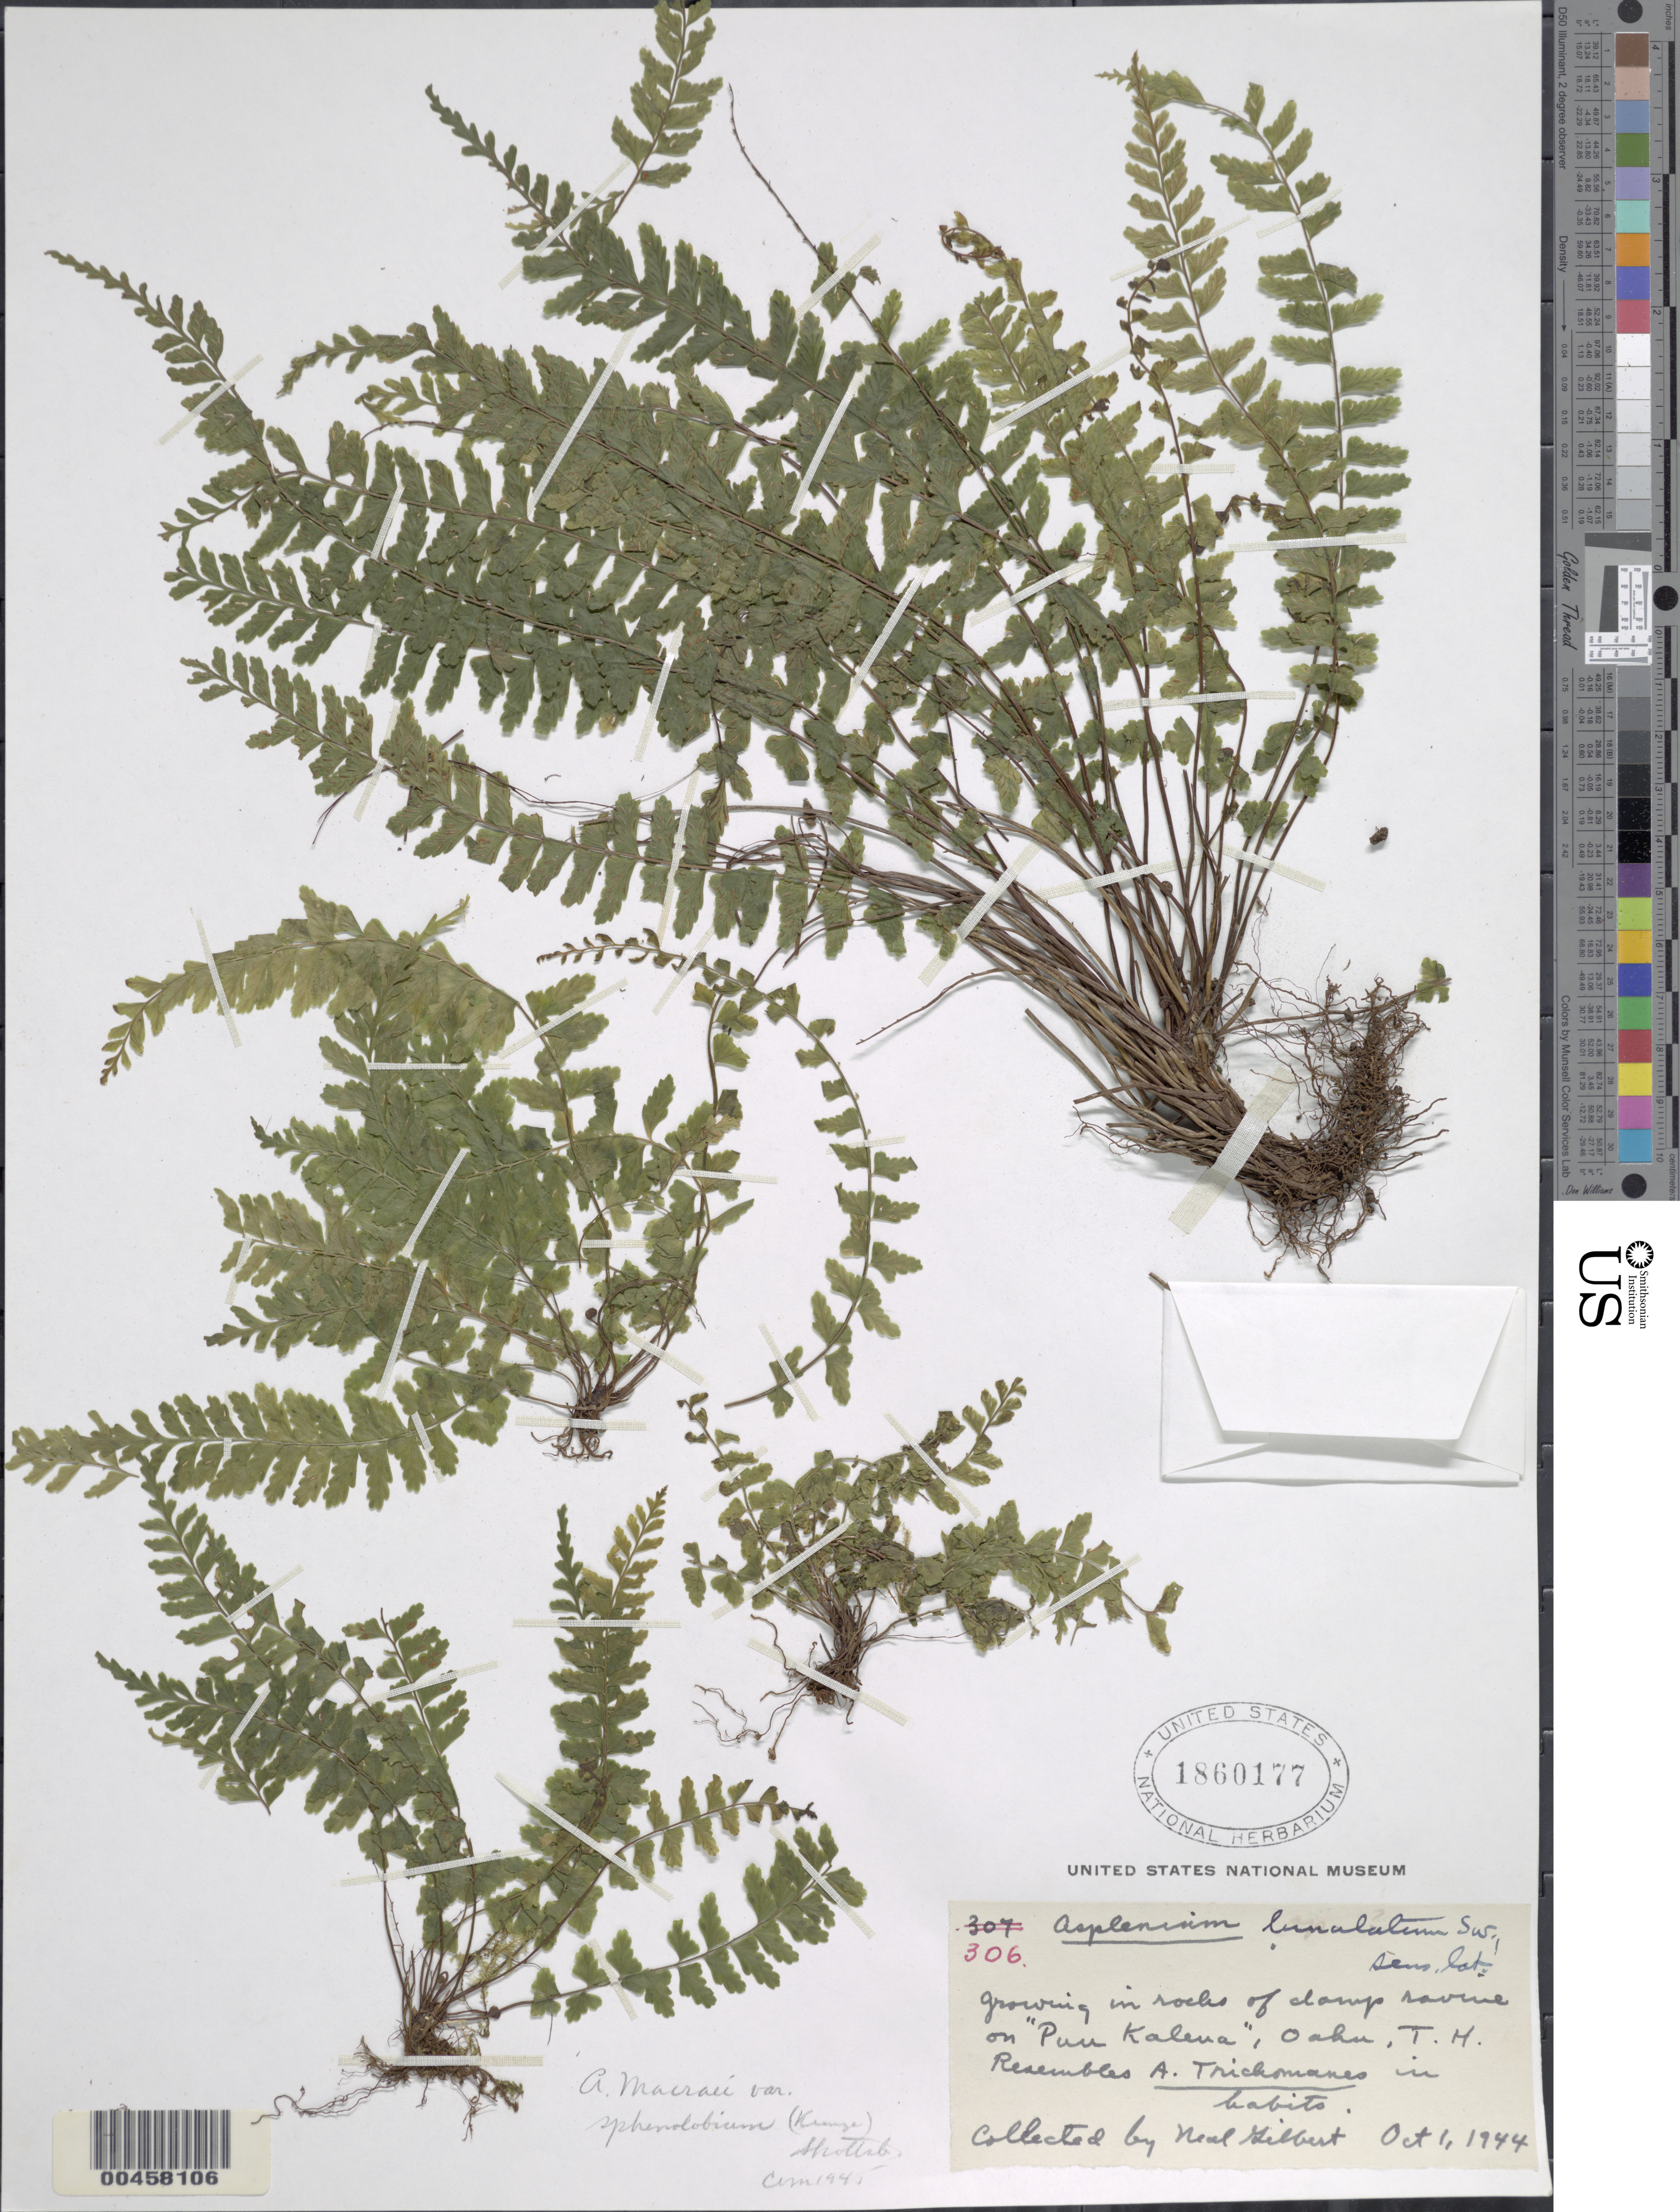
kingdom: Plantae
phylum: Tracheophyta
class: Polypodiopsida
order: Polypodiales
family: Aspleniaceae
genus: Asplenium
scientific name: Asplenium macraei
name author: Hook. & Grev.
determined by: Wagner, W. L., (BOT), Smithsonian Institution - National Museum of Natural History (UNITED STATES)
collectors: N. Gilbert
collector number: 306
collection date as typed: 1 Oct 1944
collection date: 1944-10-01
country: United States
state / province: Hawaii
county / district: Honolulu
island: Oahu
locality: Puu Kalena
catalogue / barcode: US 1860177